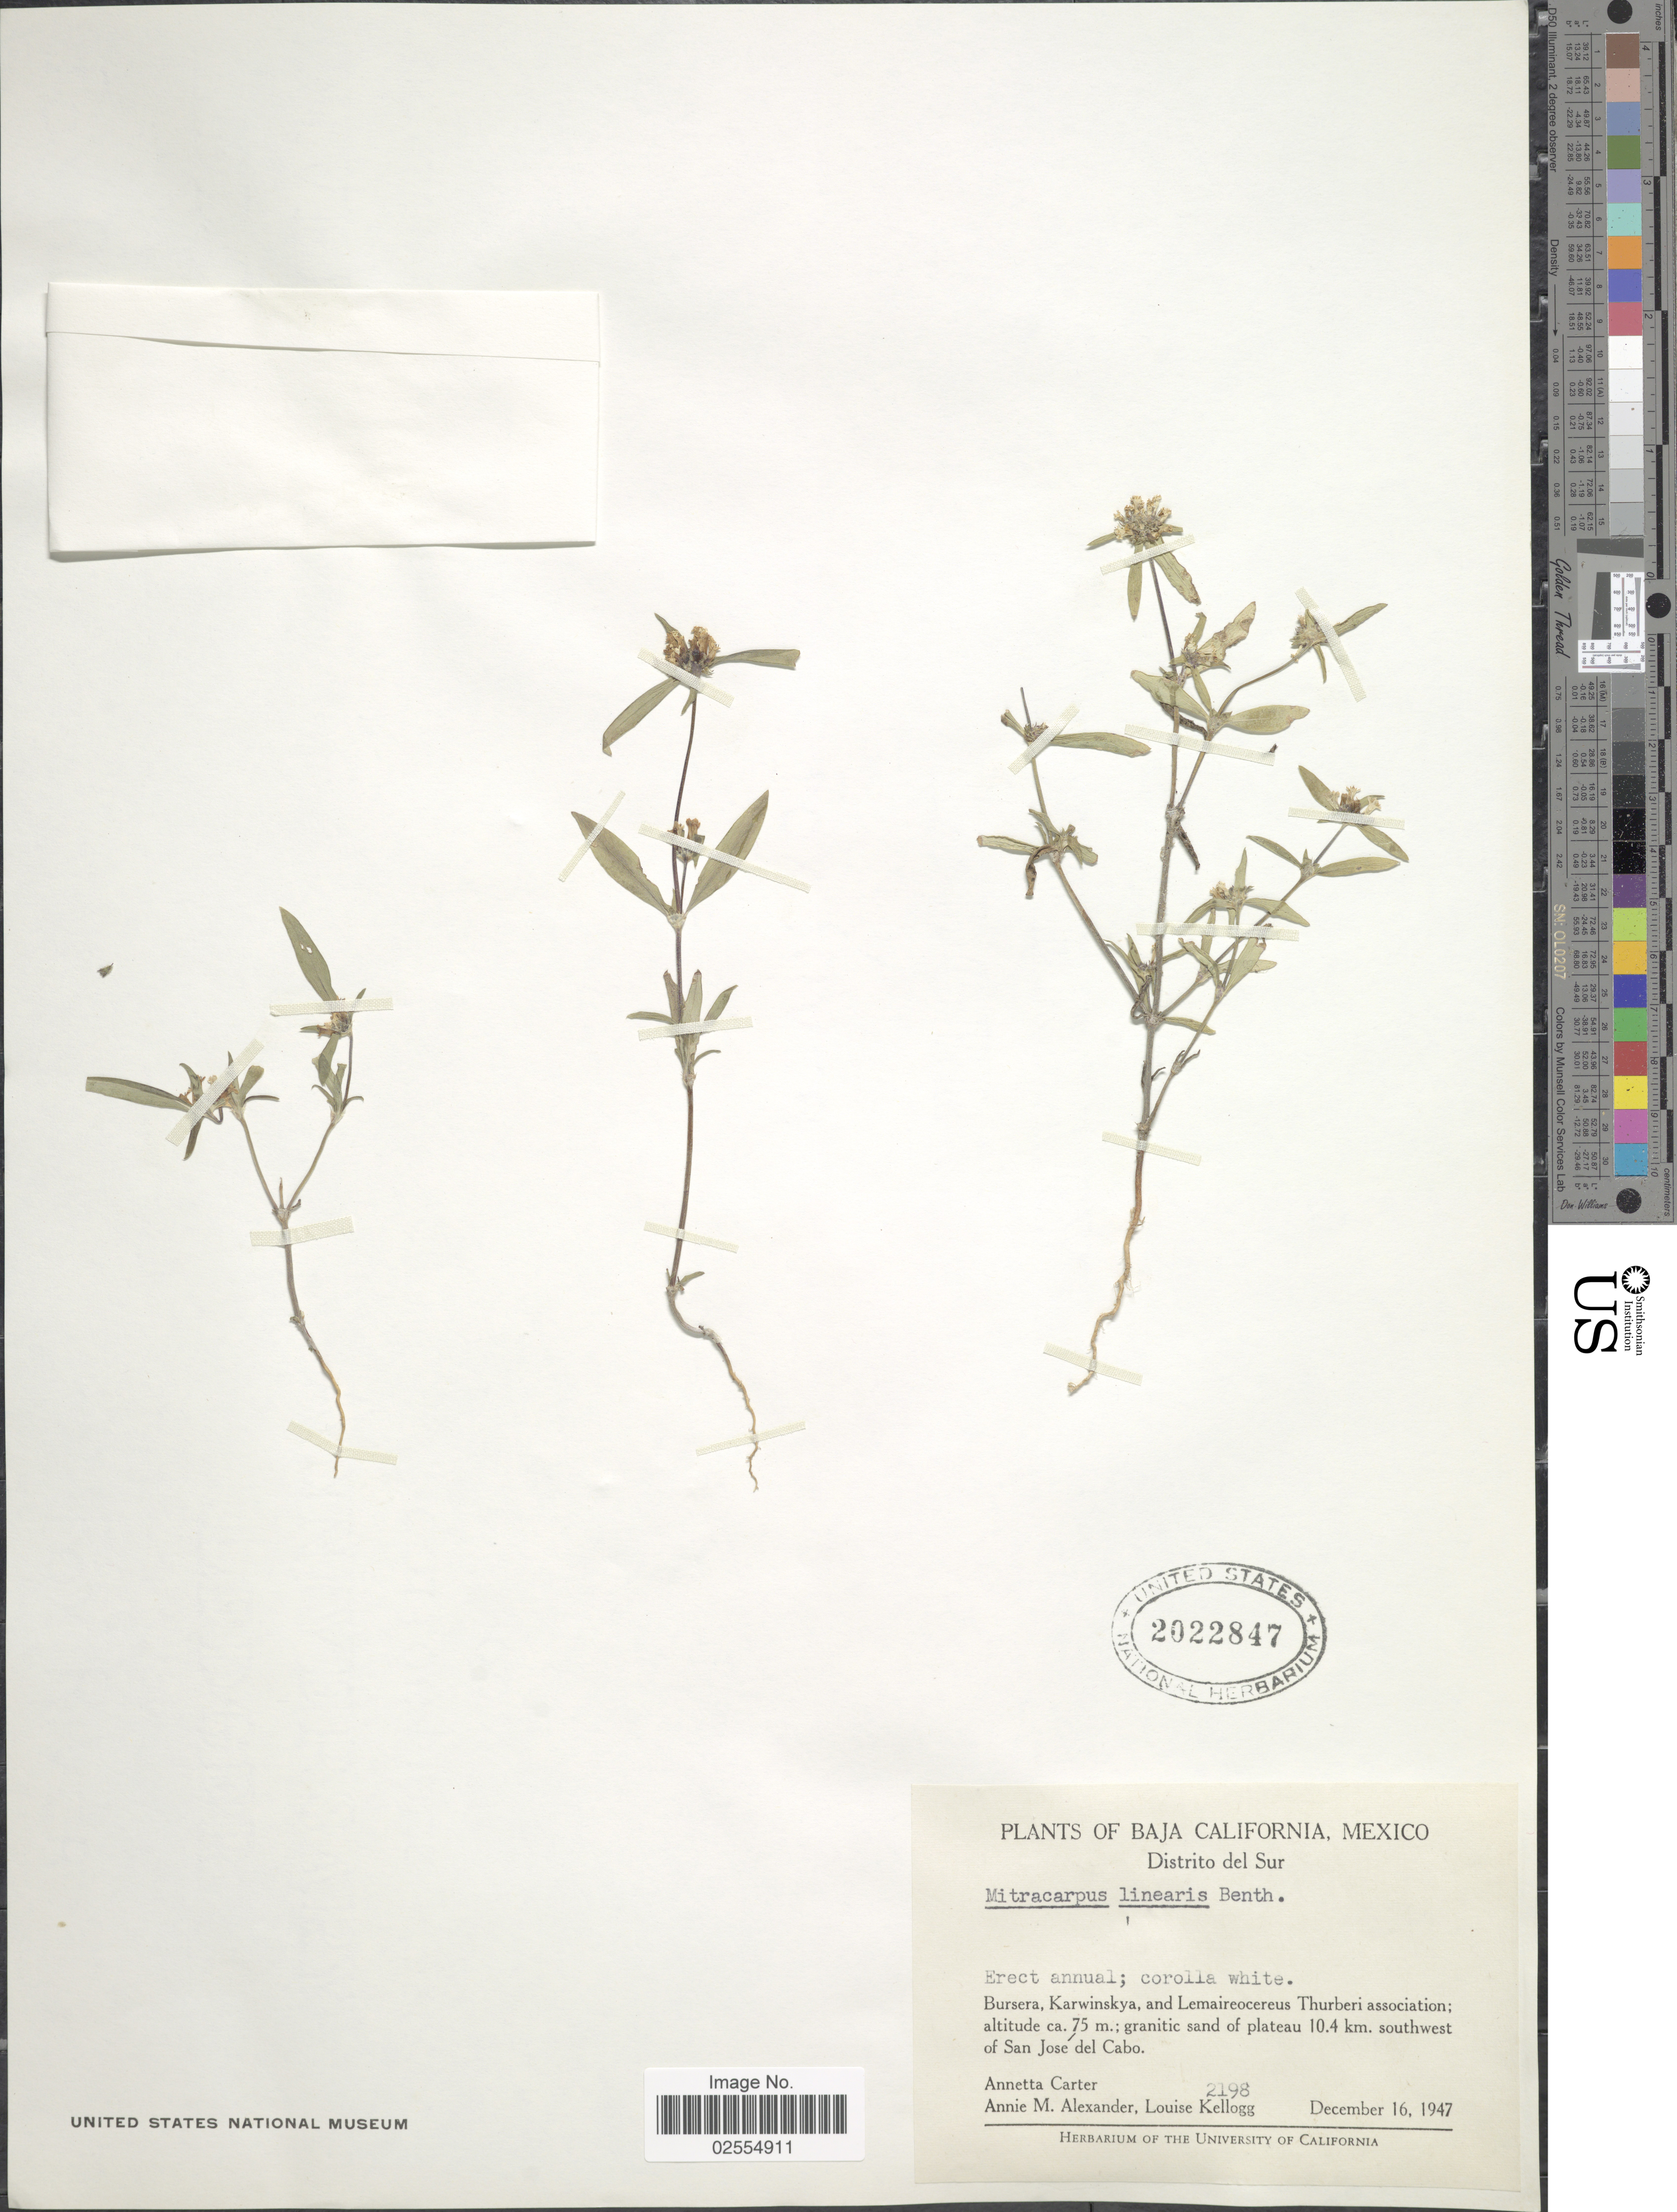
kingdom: Plantae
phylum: Tracheophyta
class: Magnoliopsida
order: Gentianales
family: Rubiaceae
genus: Mitracarpus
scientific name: Mitracarpus linearis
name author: Benth.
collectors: A. M. Carter, A. M. Alexander & L. Kellogg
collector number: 2198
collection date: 1947-12-16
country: Mexico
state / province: Baja California Sur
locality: Distrito del Sur. 10.4 km southwest of San José del Cabo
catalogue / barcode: US 2022847